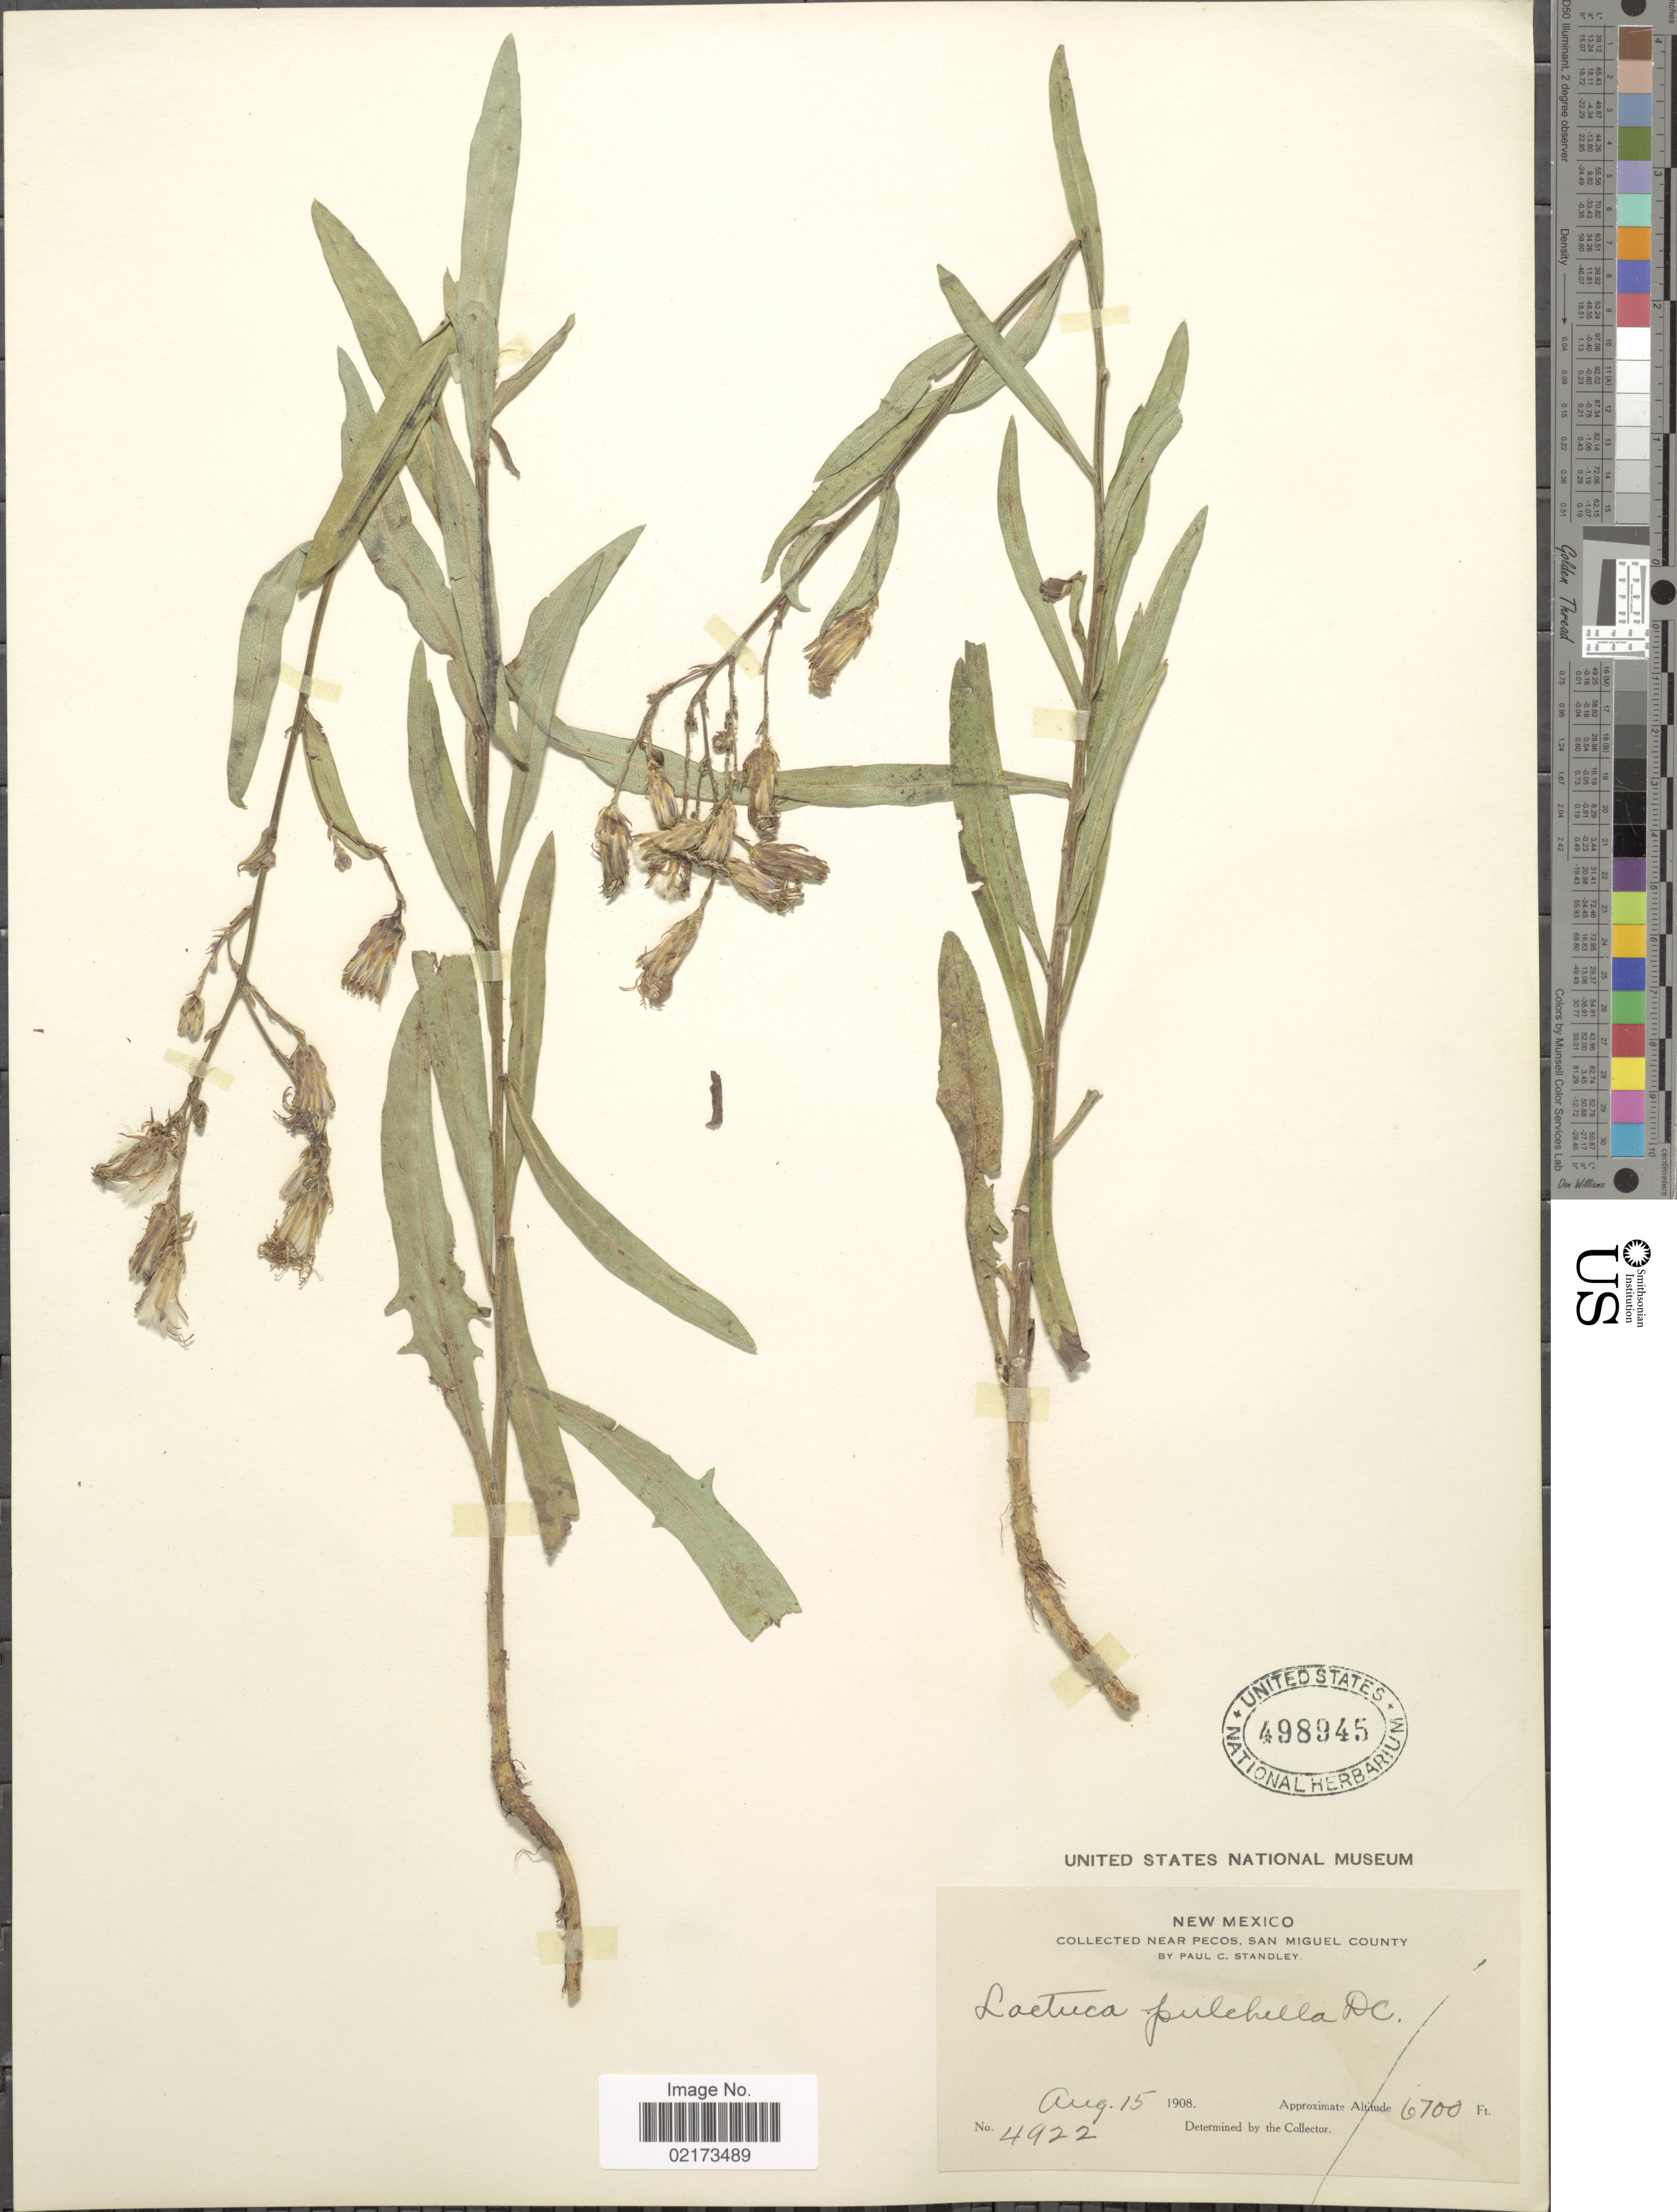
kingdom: Plantae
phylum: Tracheophyta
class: Magnoliopsida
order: Asterales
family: Asteraceae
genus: Lactuca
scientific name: Lactuca tatarica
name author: (L.) C.A. Mey.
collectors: P. C. Standley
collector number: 4922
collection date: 1908-08-15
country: United States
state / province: New Mexico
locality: Near Pecos, San Miguel County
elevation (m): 2042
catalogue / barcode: US 498945